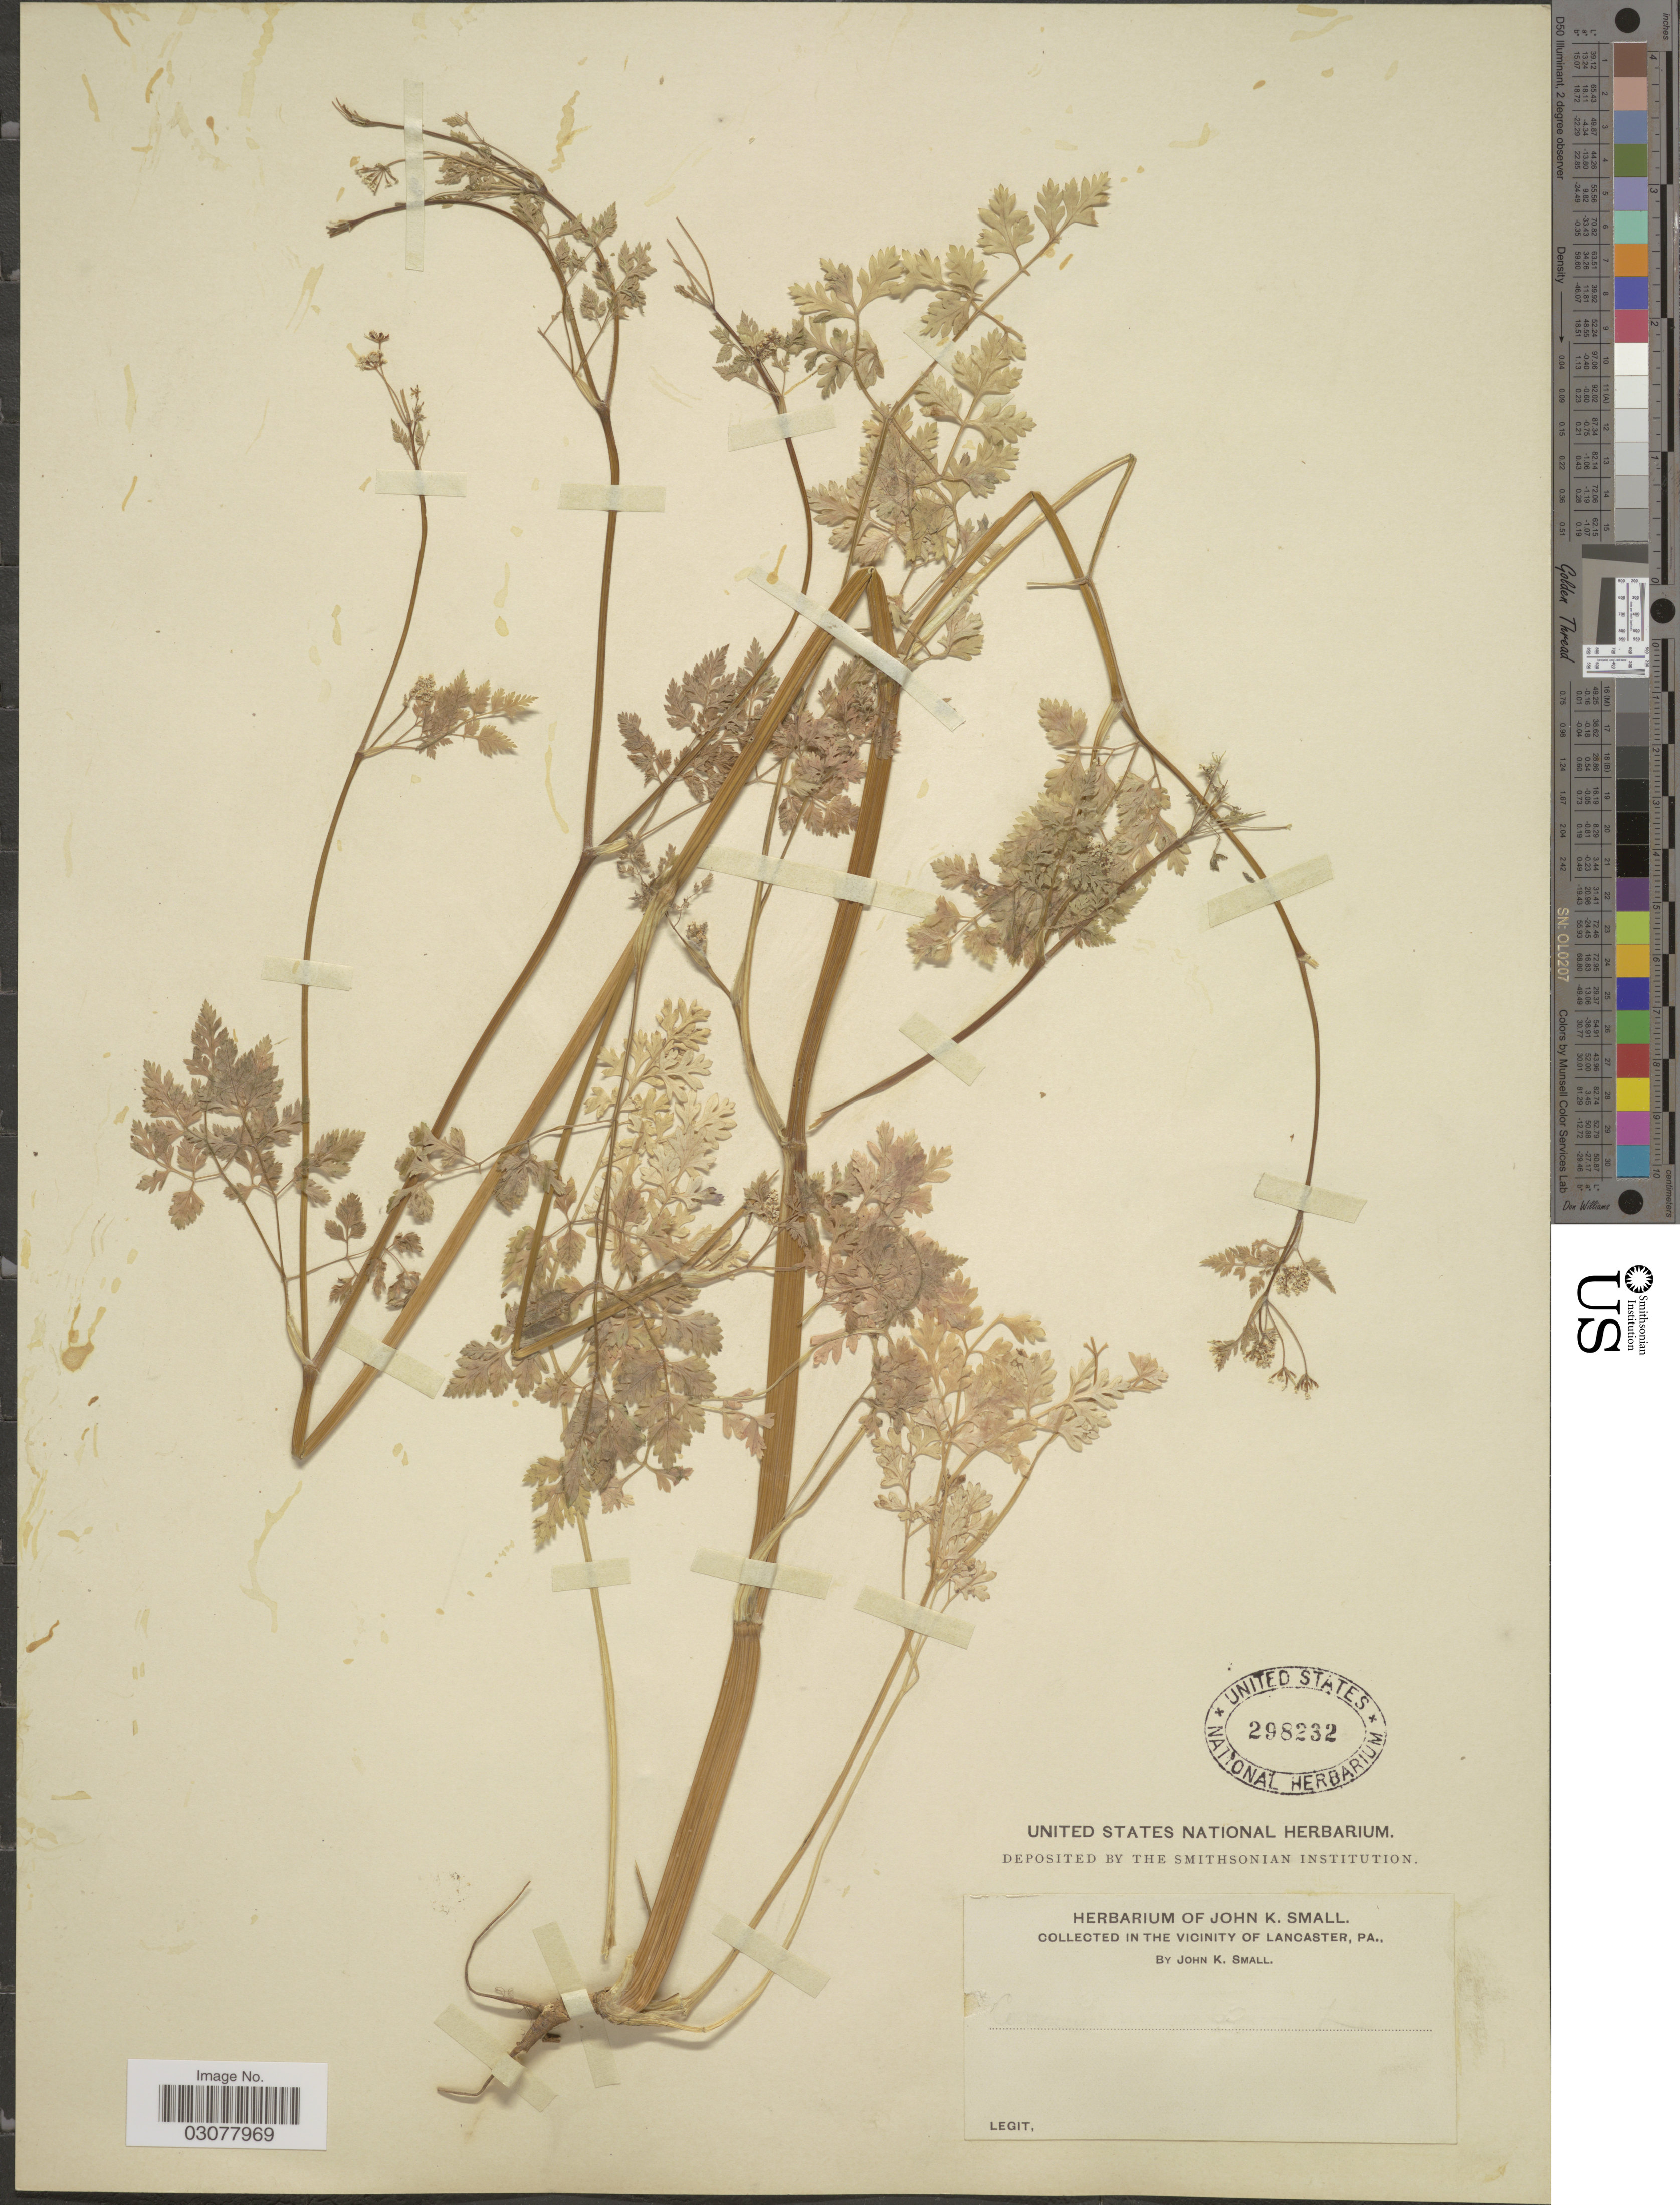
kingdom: Plantae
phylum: Tracheophyta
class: Magnoliopsida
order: Apiales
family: Apiaceae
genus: Anthriscus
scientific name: Anthriscus cerefolium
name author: (L.) Hoffm.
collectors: J. K. Small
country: United States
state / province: Pennsylvania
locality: In the vicinity of Lancaster.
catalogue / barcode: US 298232